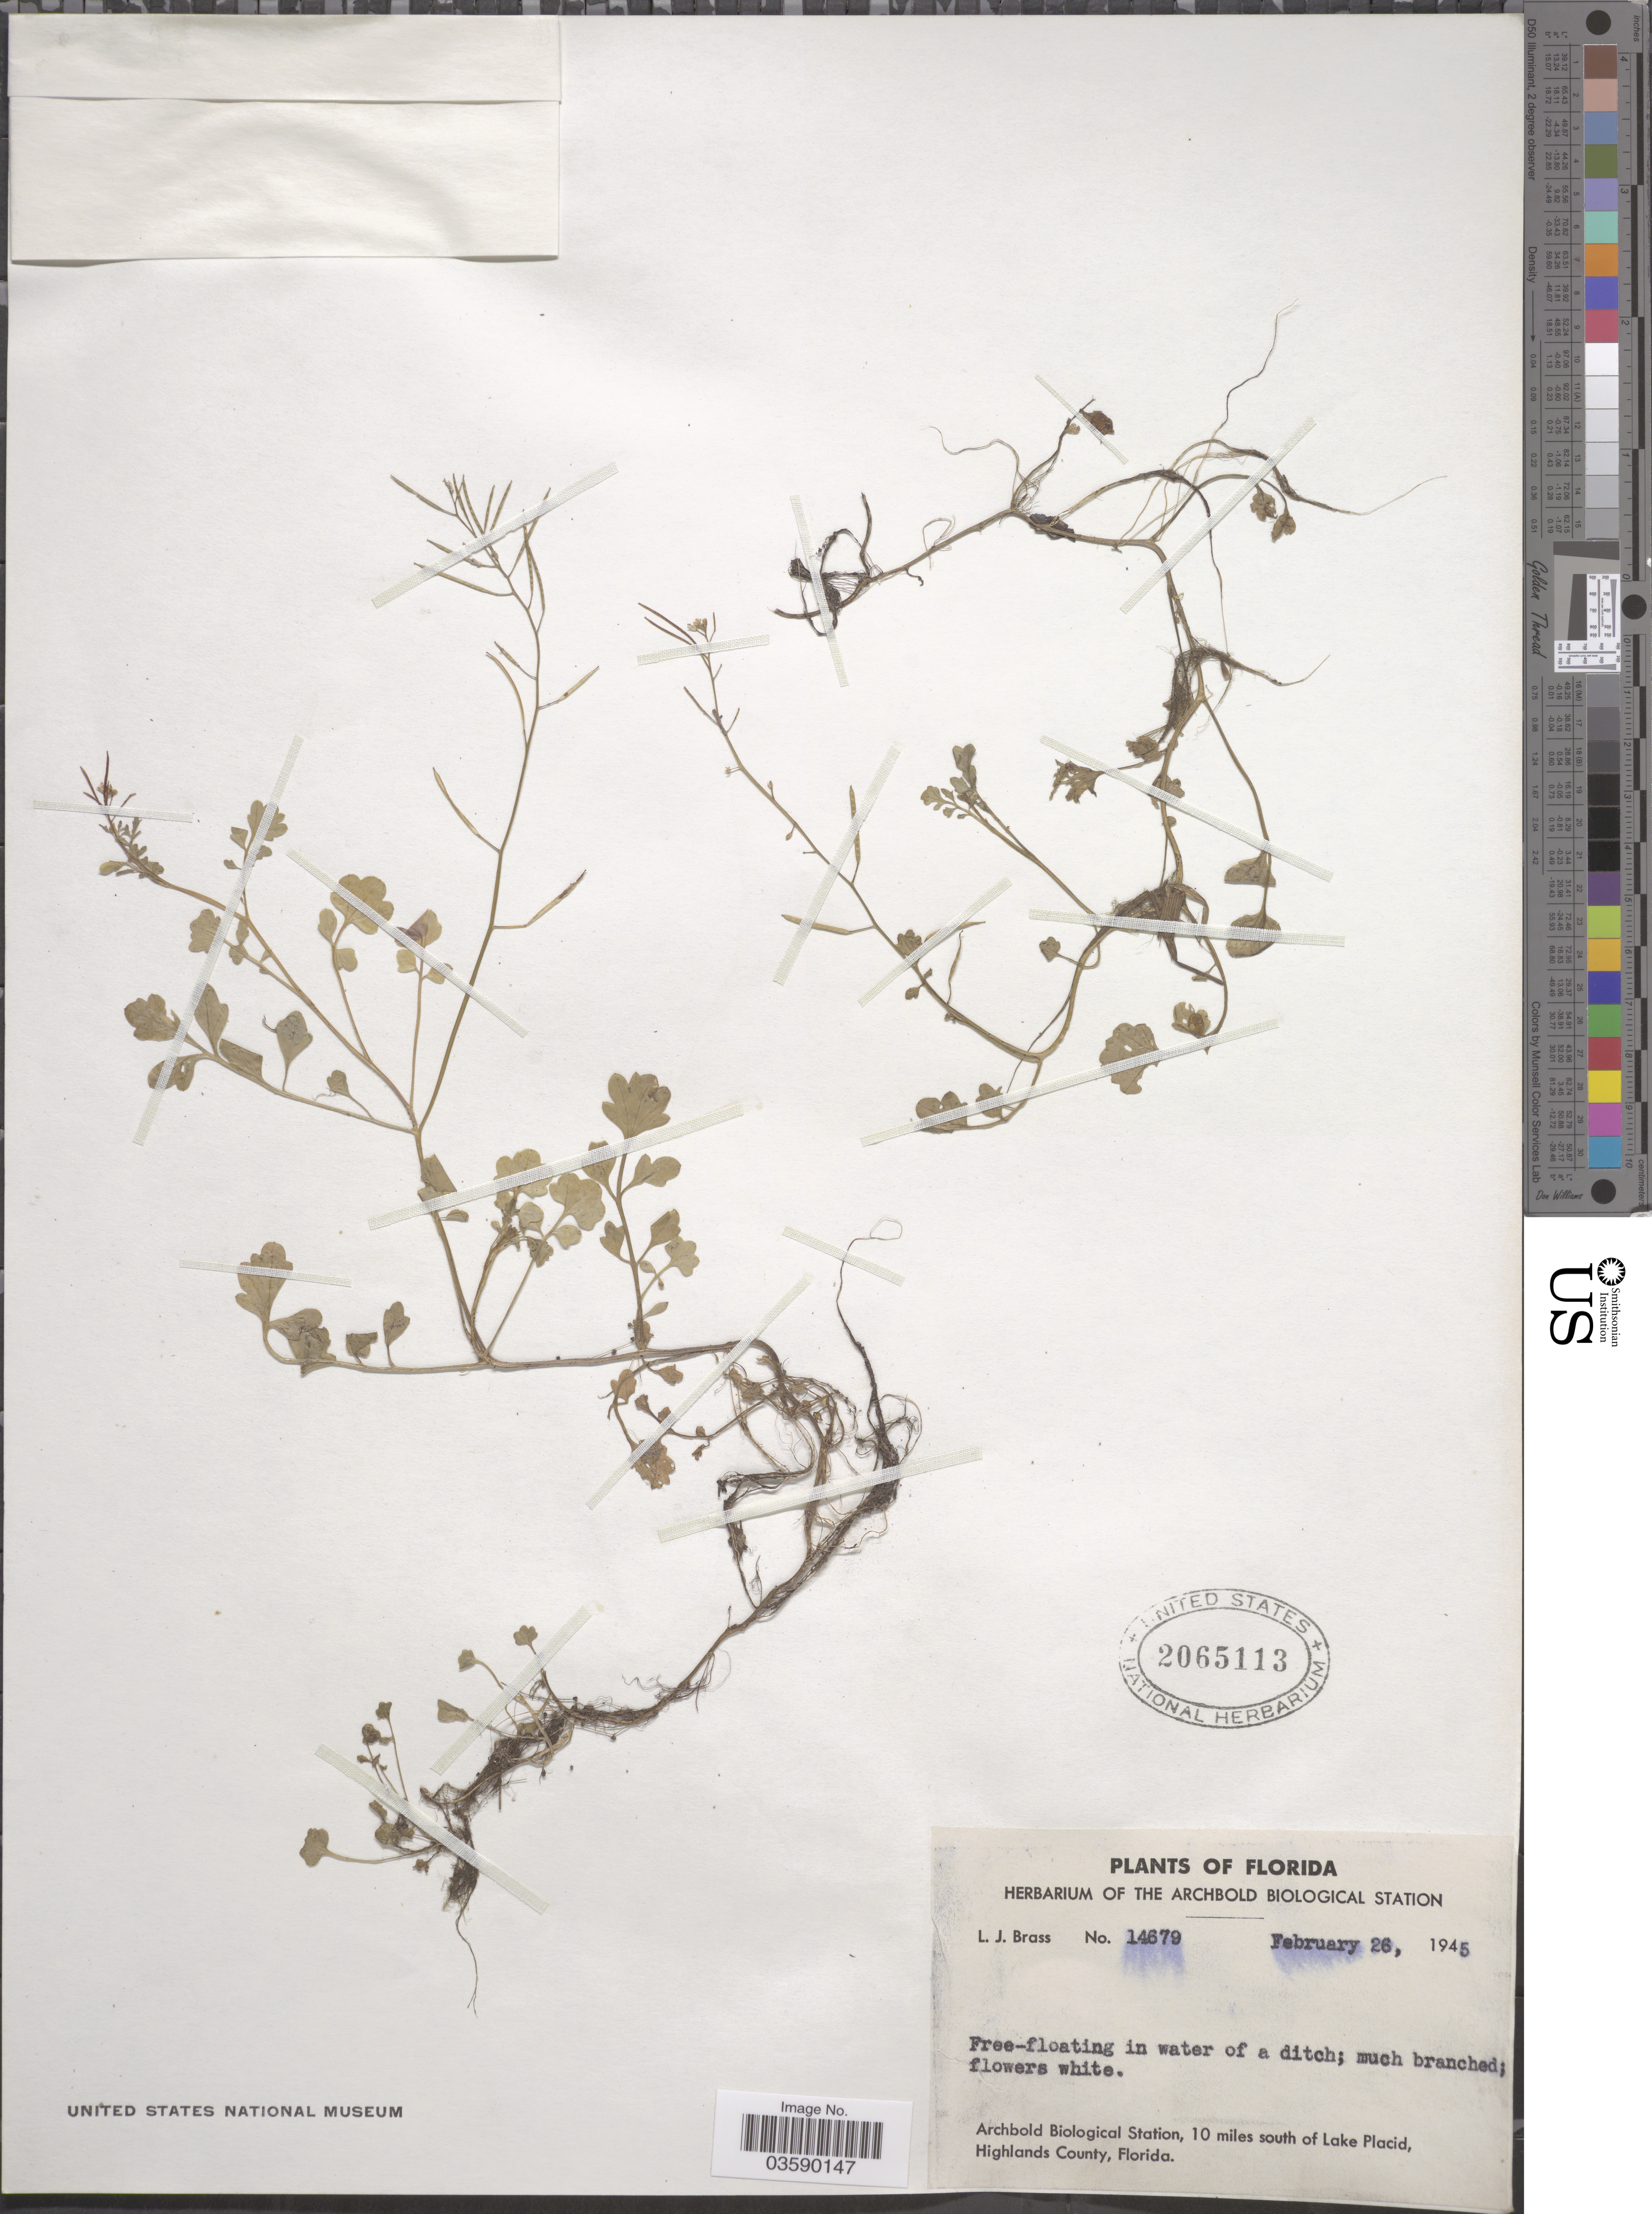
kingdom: Plantae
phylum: Tracheophyta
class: Magnoliopsida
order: Brassicales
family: Brassicaceae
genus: Cardamine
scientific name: Cardamine sp.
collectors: L. J. Brass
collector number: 14679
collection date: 1945-02-26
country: United States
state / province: Florida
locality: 10 miles south of Lake Placid, Highlands County.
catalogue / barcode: US 2065113